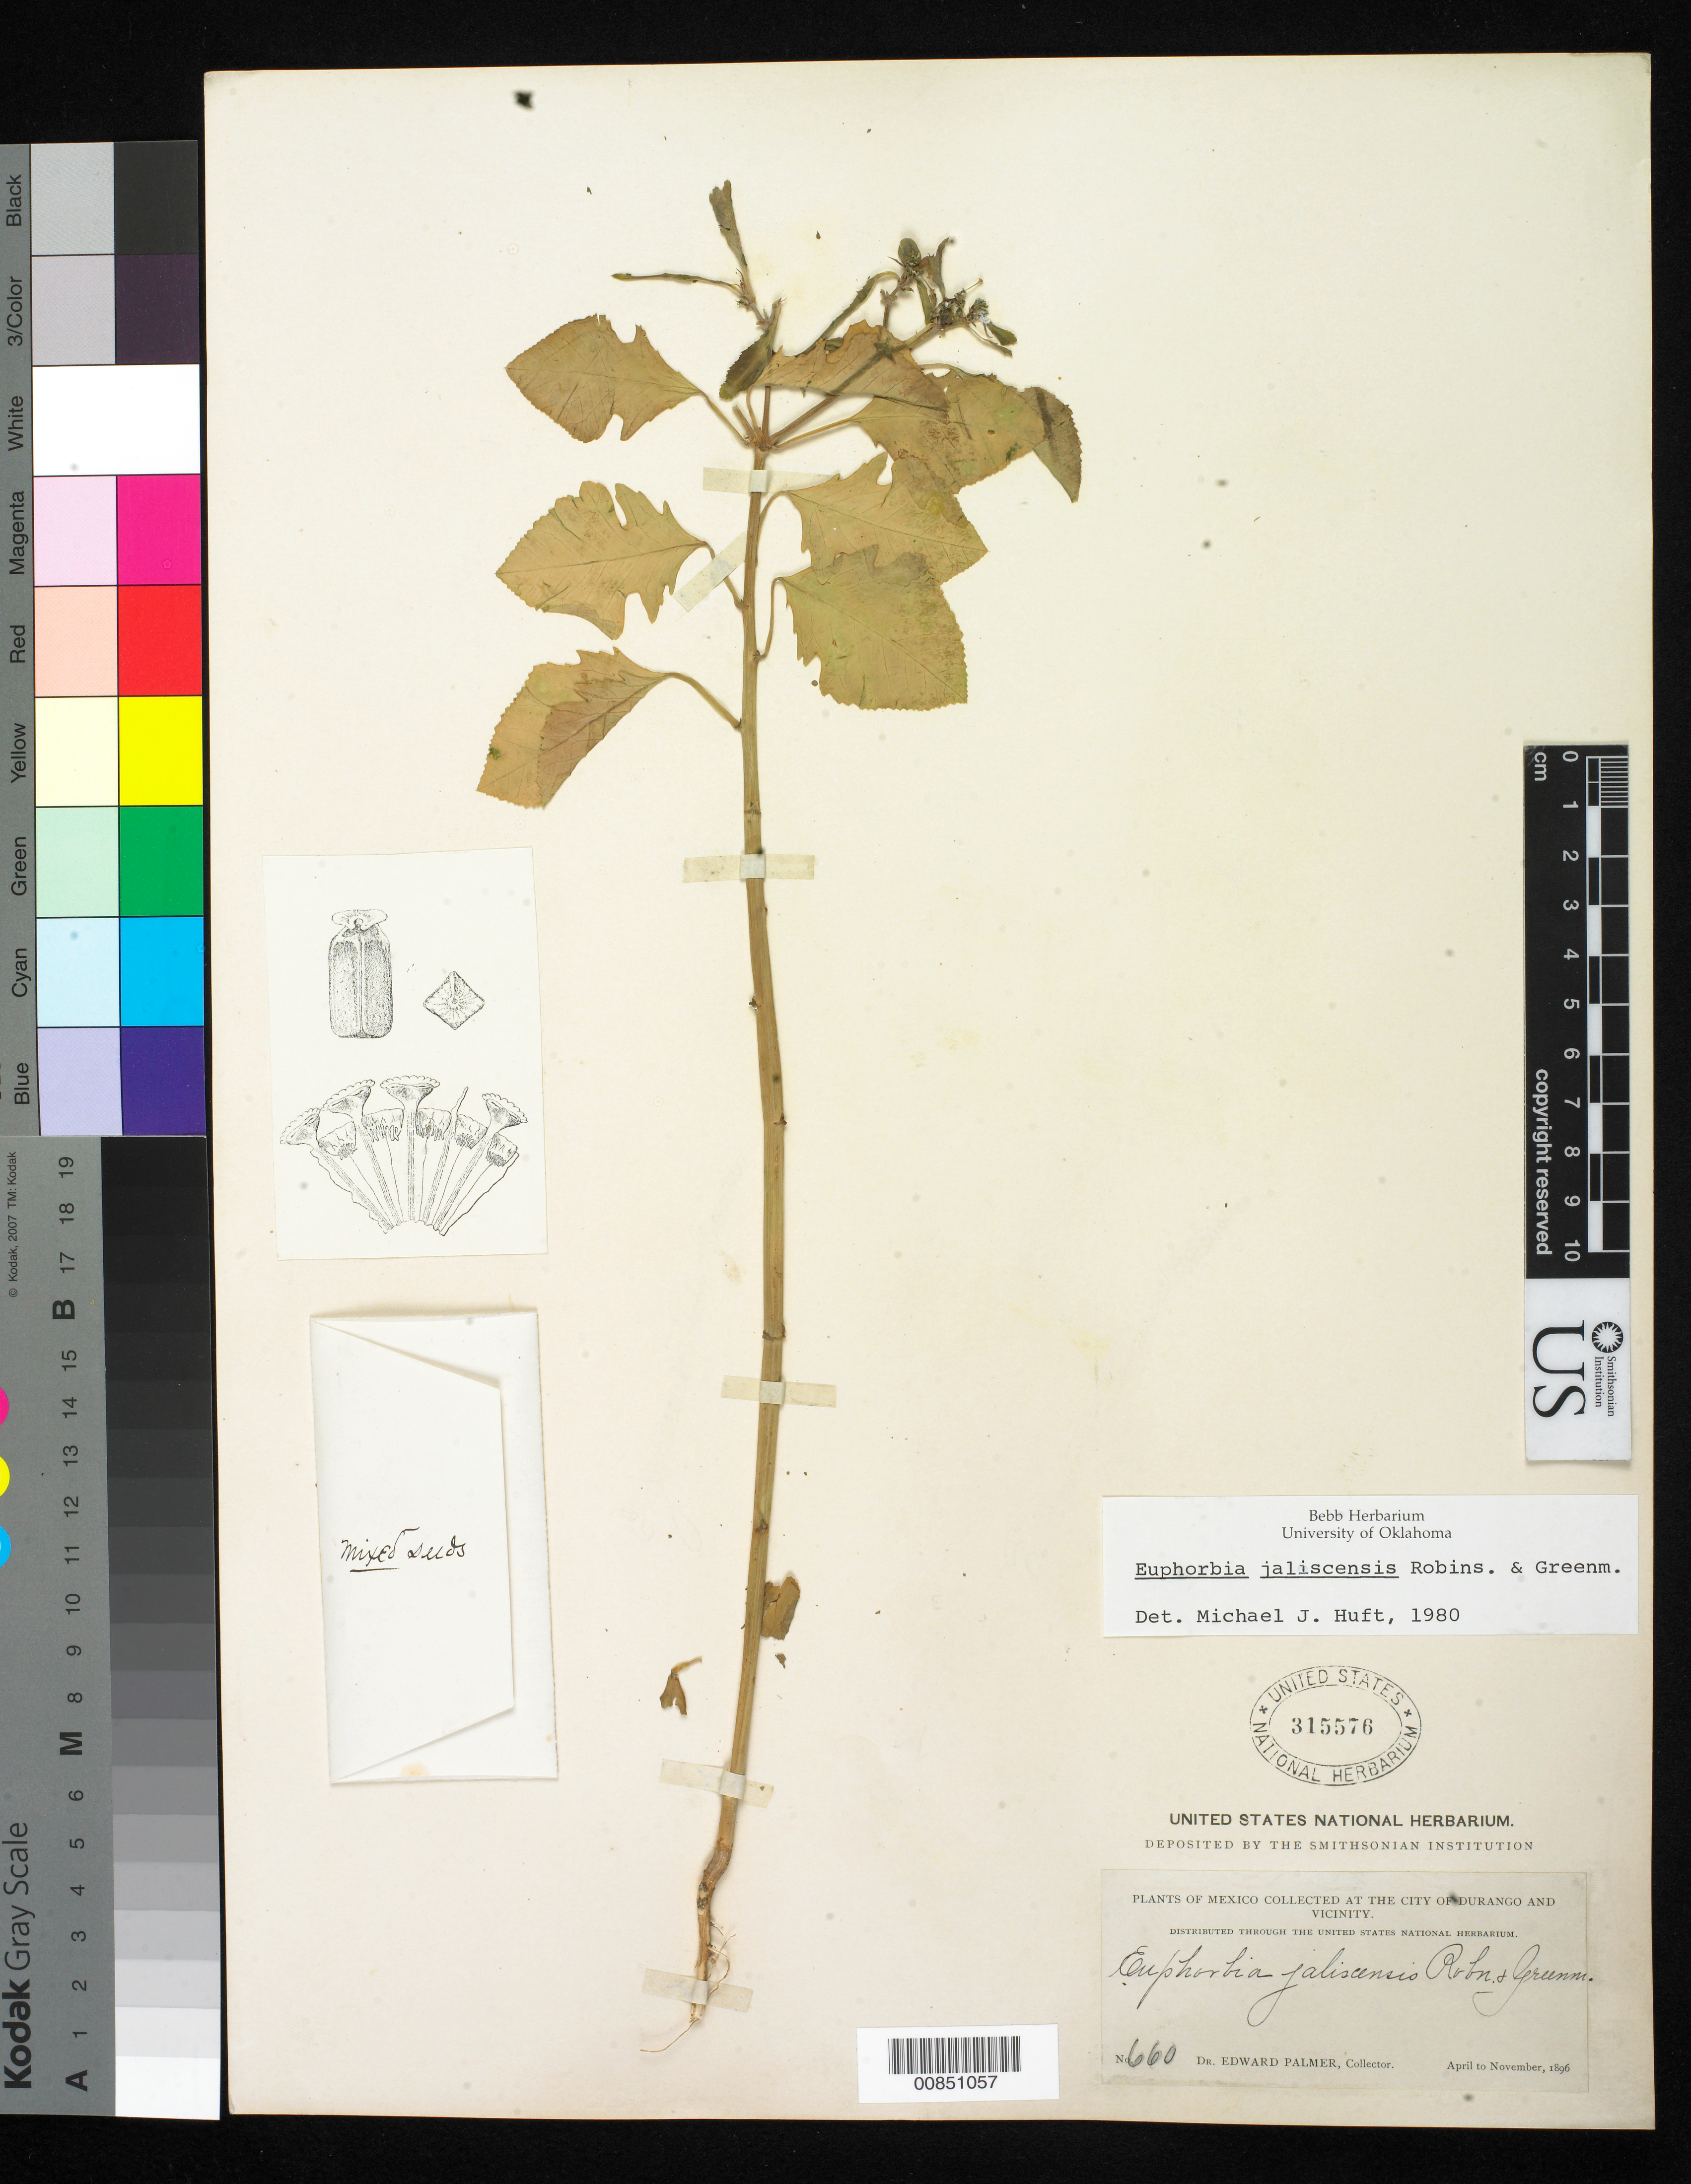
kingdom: Plantae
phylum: Tracheophyta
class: Magnoliopsida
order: Malpighiales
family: Euphorbiaceae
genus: Euphorbia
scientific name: Euphorbia jaliscensis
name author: B.L. Rob. & Greenm.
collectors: E. Palmer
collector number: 660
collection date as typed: Apr 1896 to -- Nov 1896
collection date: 1896-04/1896-11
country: Mexico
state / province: Durango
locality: City of Durango and vicinity.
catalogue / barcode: US 315576